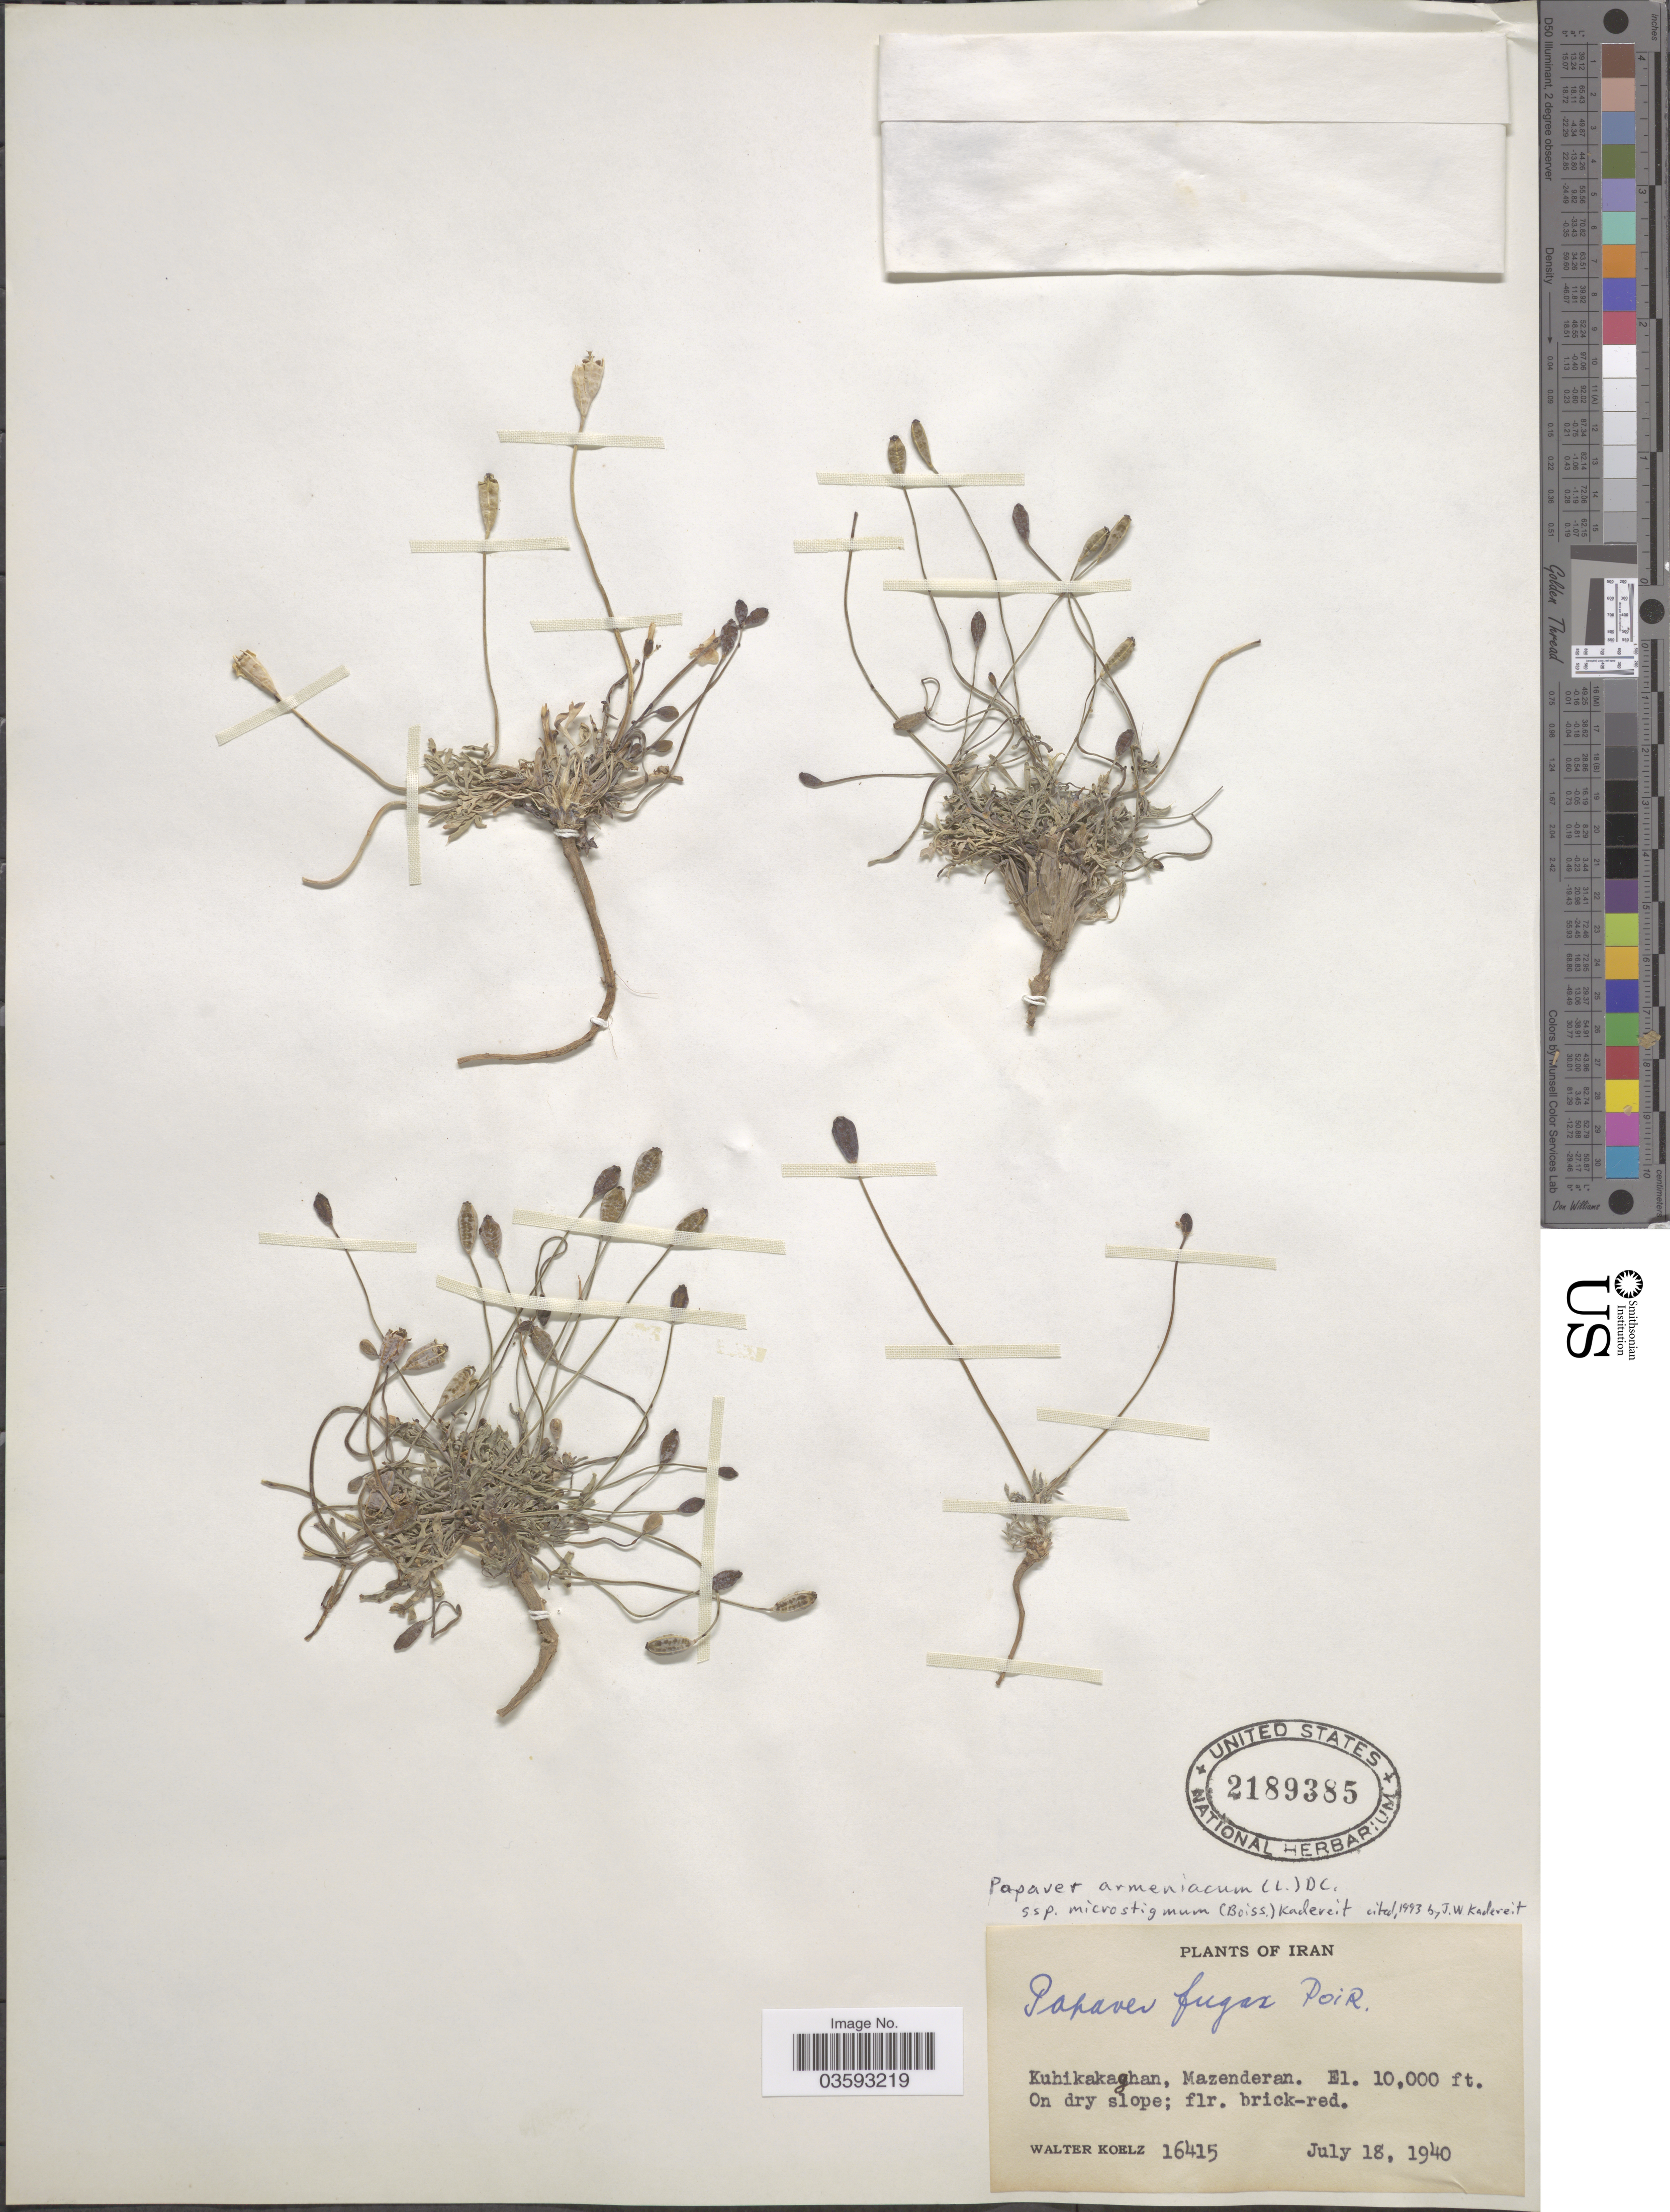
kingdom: Plantae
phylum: Tracheophyta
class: Magnoliopsida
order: Ranunculales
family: Papaveraceae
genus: Papaver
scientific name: Papaver armeniacum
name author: (L.) DC.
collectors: W. N. Koelz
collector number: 16415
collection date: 1940-07-18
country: Iran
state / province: Mazandaran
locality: Kuhikakaghan, Mazenderan.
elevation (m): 3048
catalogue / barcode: US 2189385